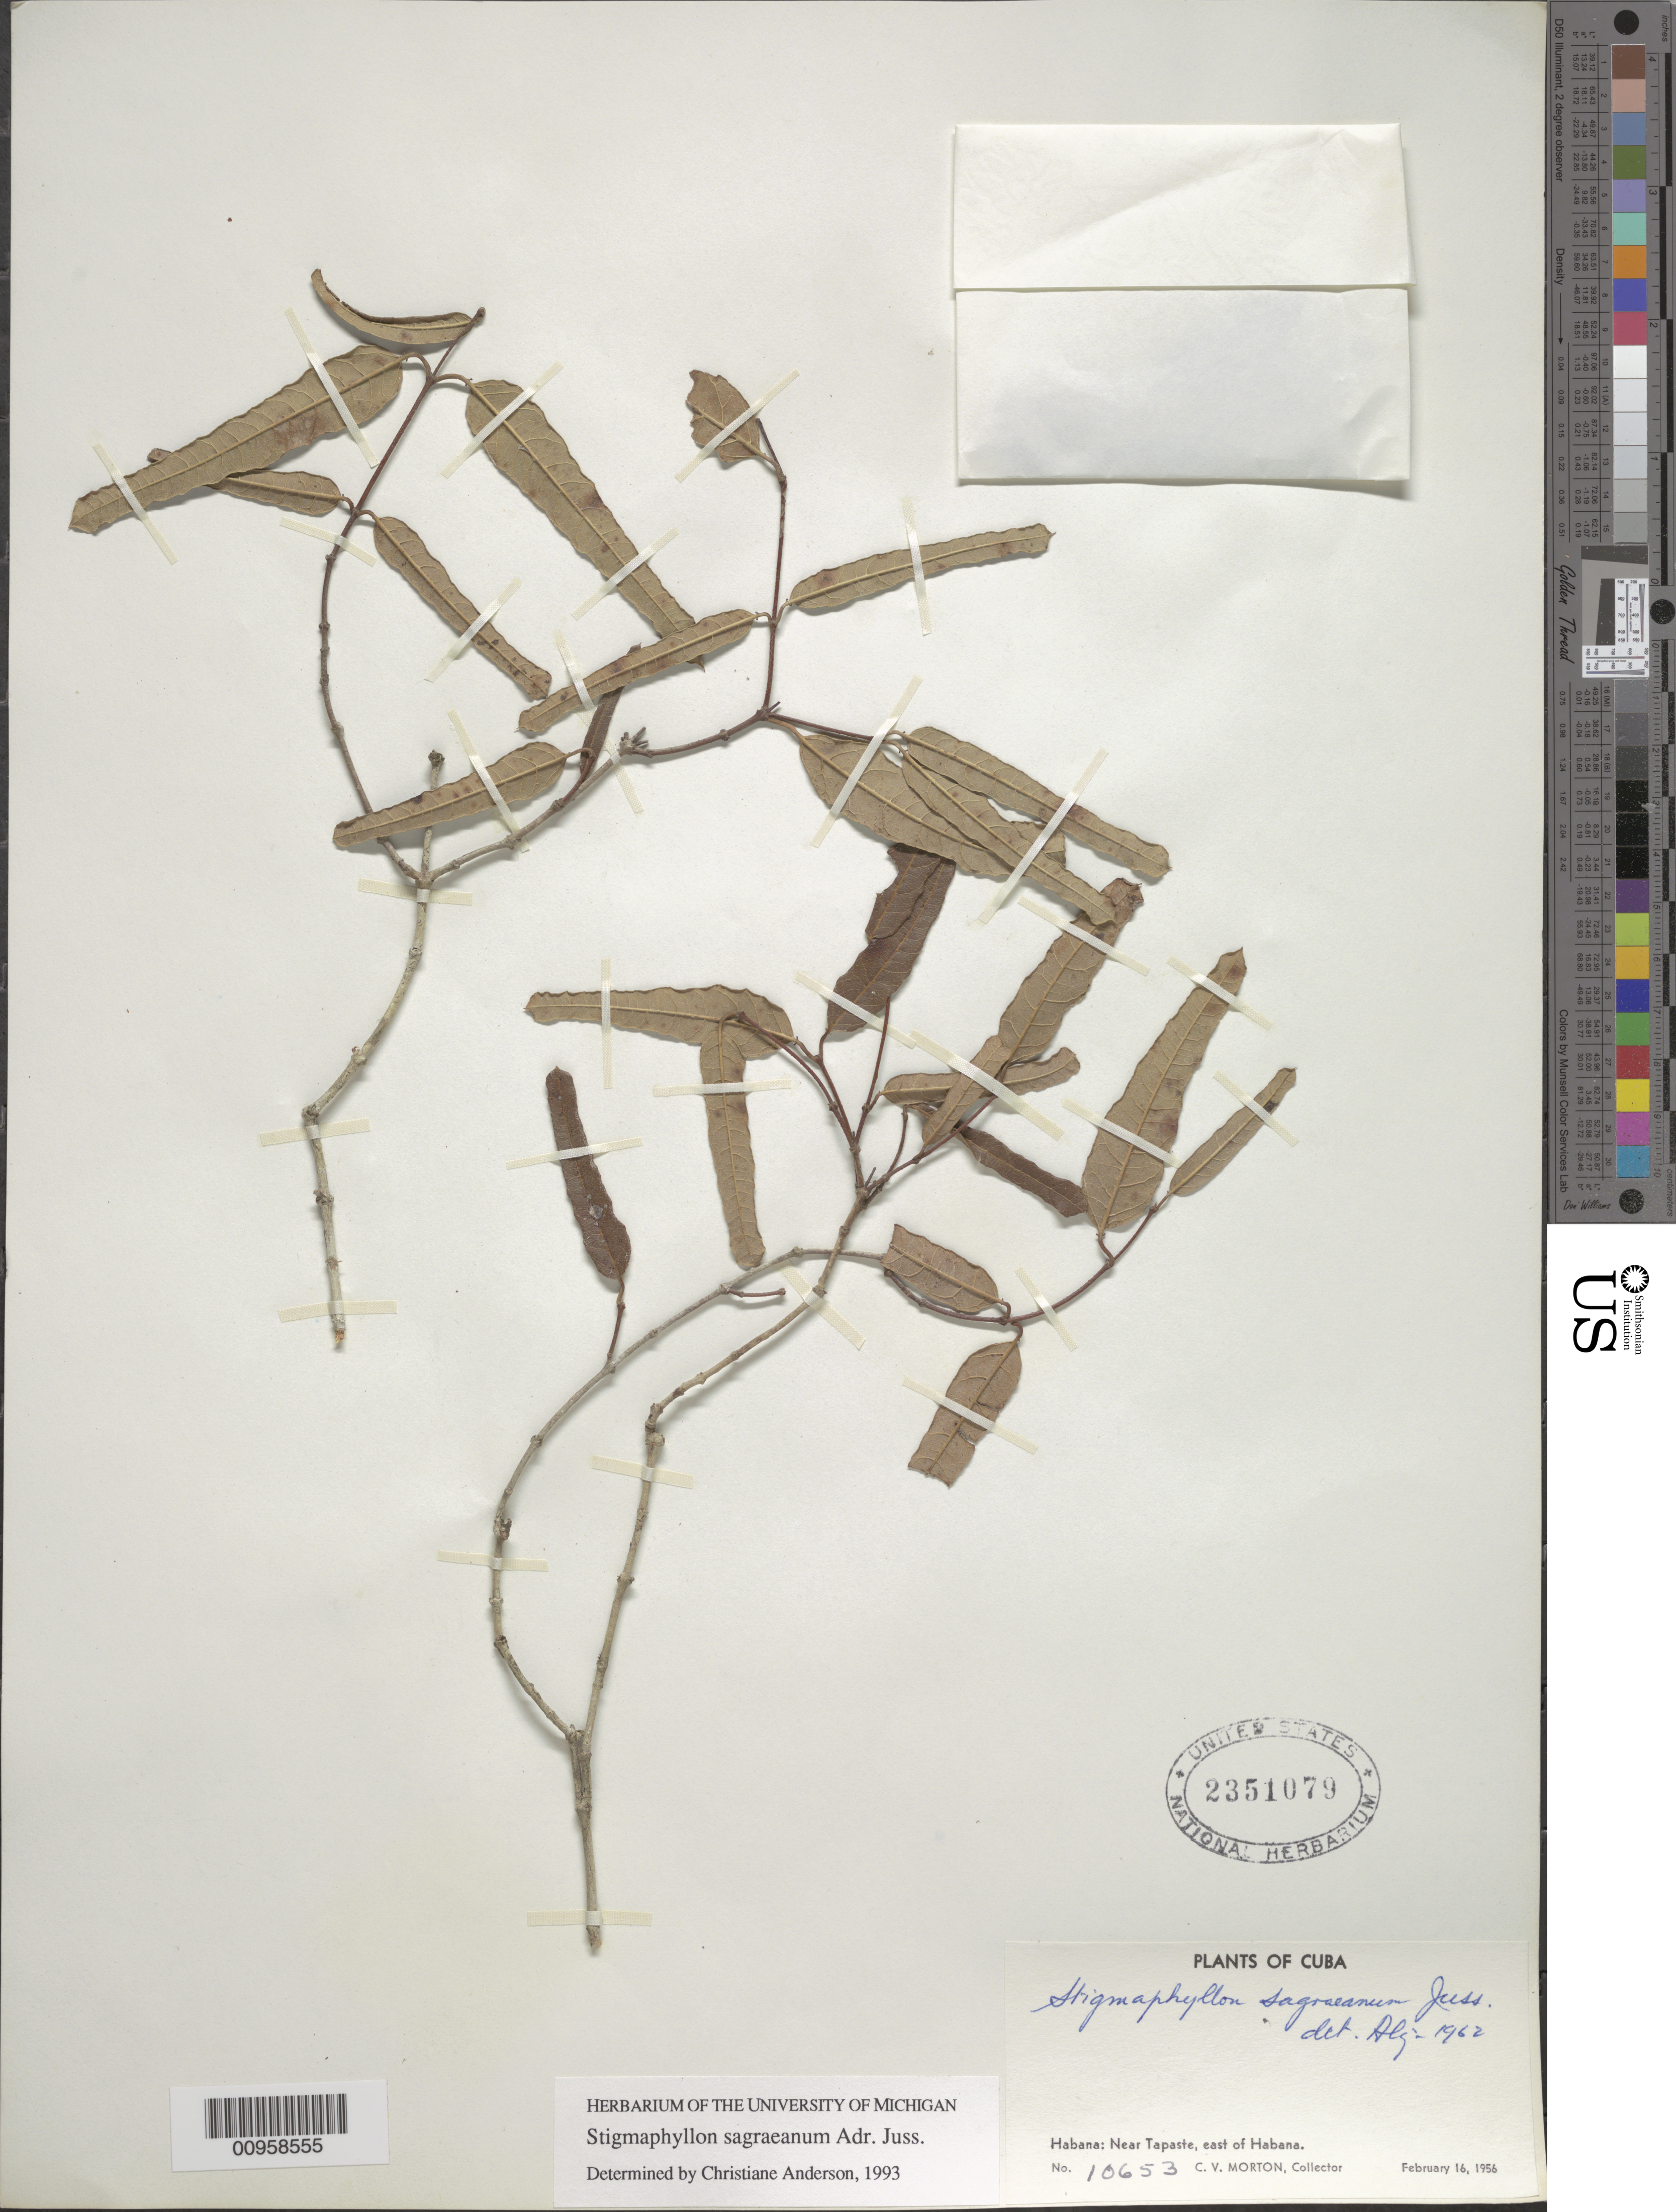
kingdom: Plantae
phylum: Tracheophyta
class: Magnoliopsida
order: Malpighiales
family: Malpighiaceae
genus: Stigmaphyllon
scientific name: Stigmaphyllon sagraeanum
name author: Juss.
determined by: Anderson, C.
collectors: C. V. Morton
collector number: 10653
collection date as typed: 16 Feb 1956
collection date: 1956-02-16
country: Cuba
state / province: La Habana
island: Cuba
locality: Near Tapaste, east of Habana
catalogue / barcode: US 2351079